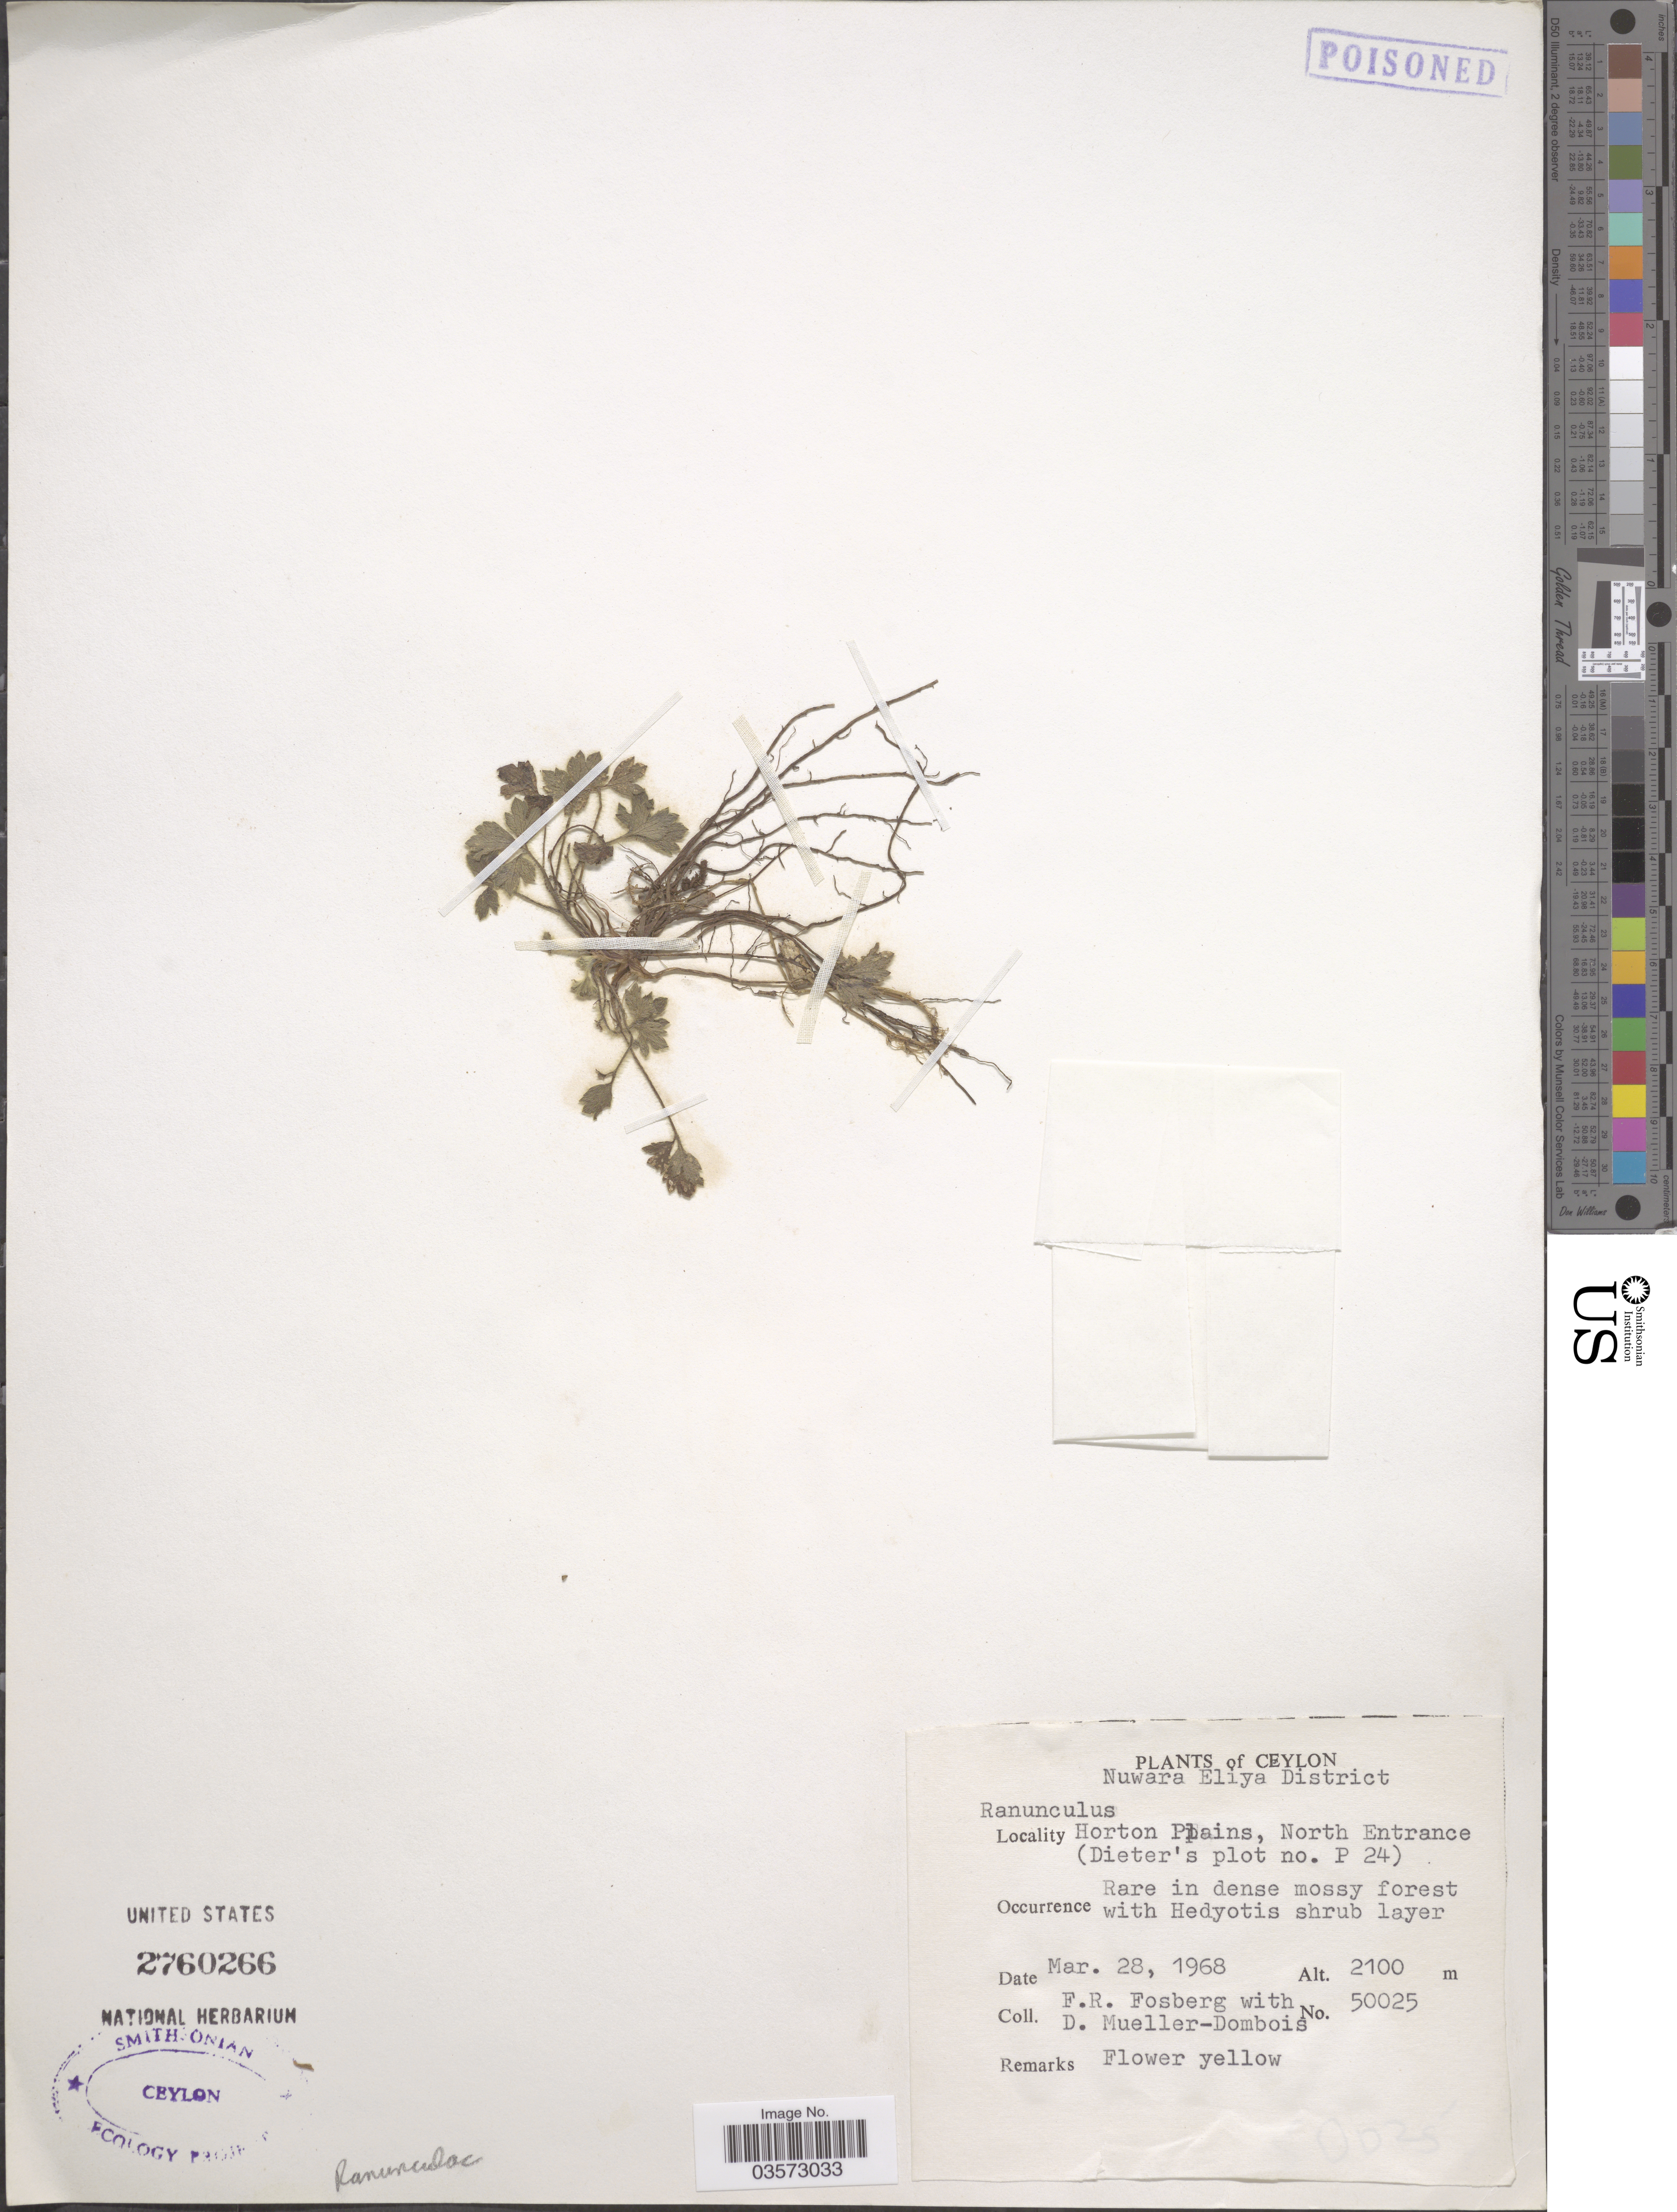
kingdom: Plantae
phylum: Tracheophyta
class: Magnoliopsida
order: Ranunculales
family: Ranunculaceae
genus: Ranunculus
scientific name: Ranunculus sp.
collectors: F. R. Fosberg & D. Mueller-Dombois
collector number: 50025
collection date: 1968-03-28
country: Sri Lanka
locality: Ceylon. Nuwara Eliya District. Horton Plains, North Entrance (Dieter's Plot no. P 24).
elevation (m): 2100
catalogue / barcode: US 2760266